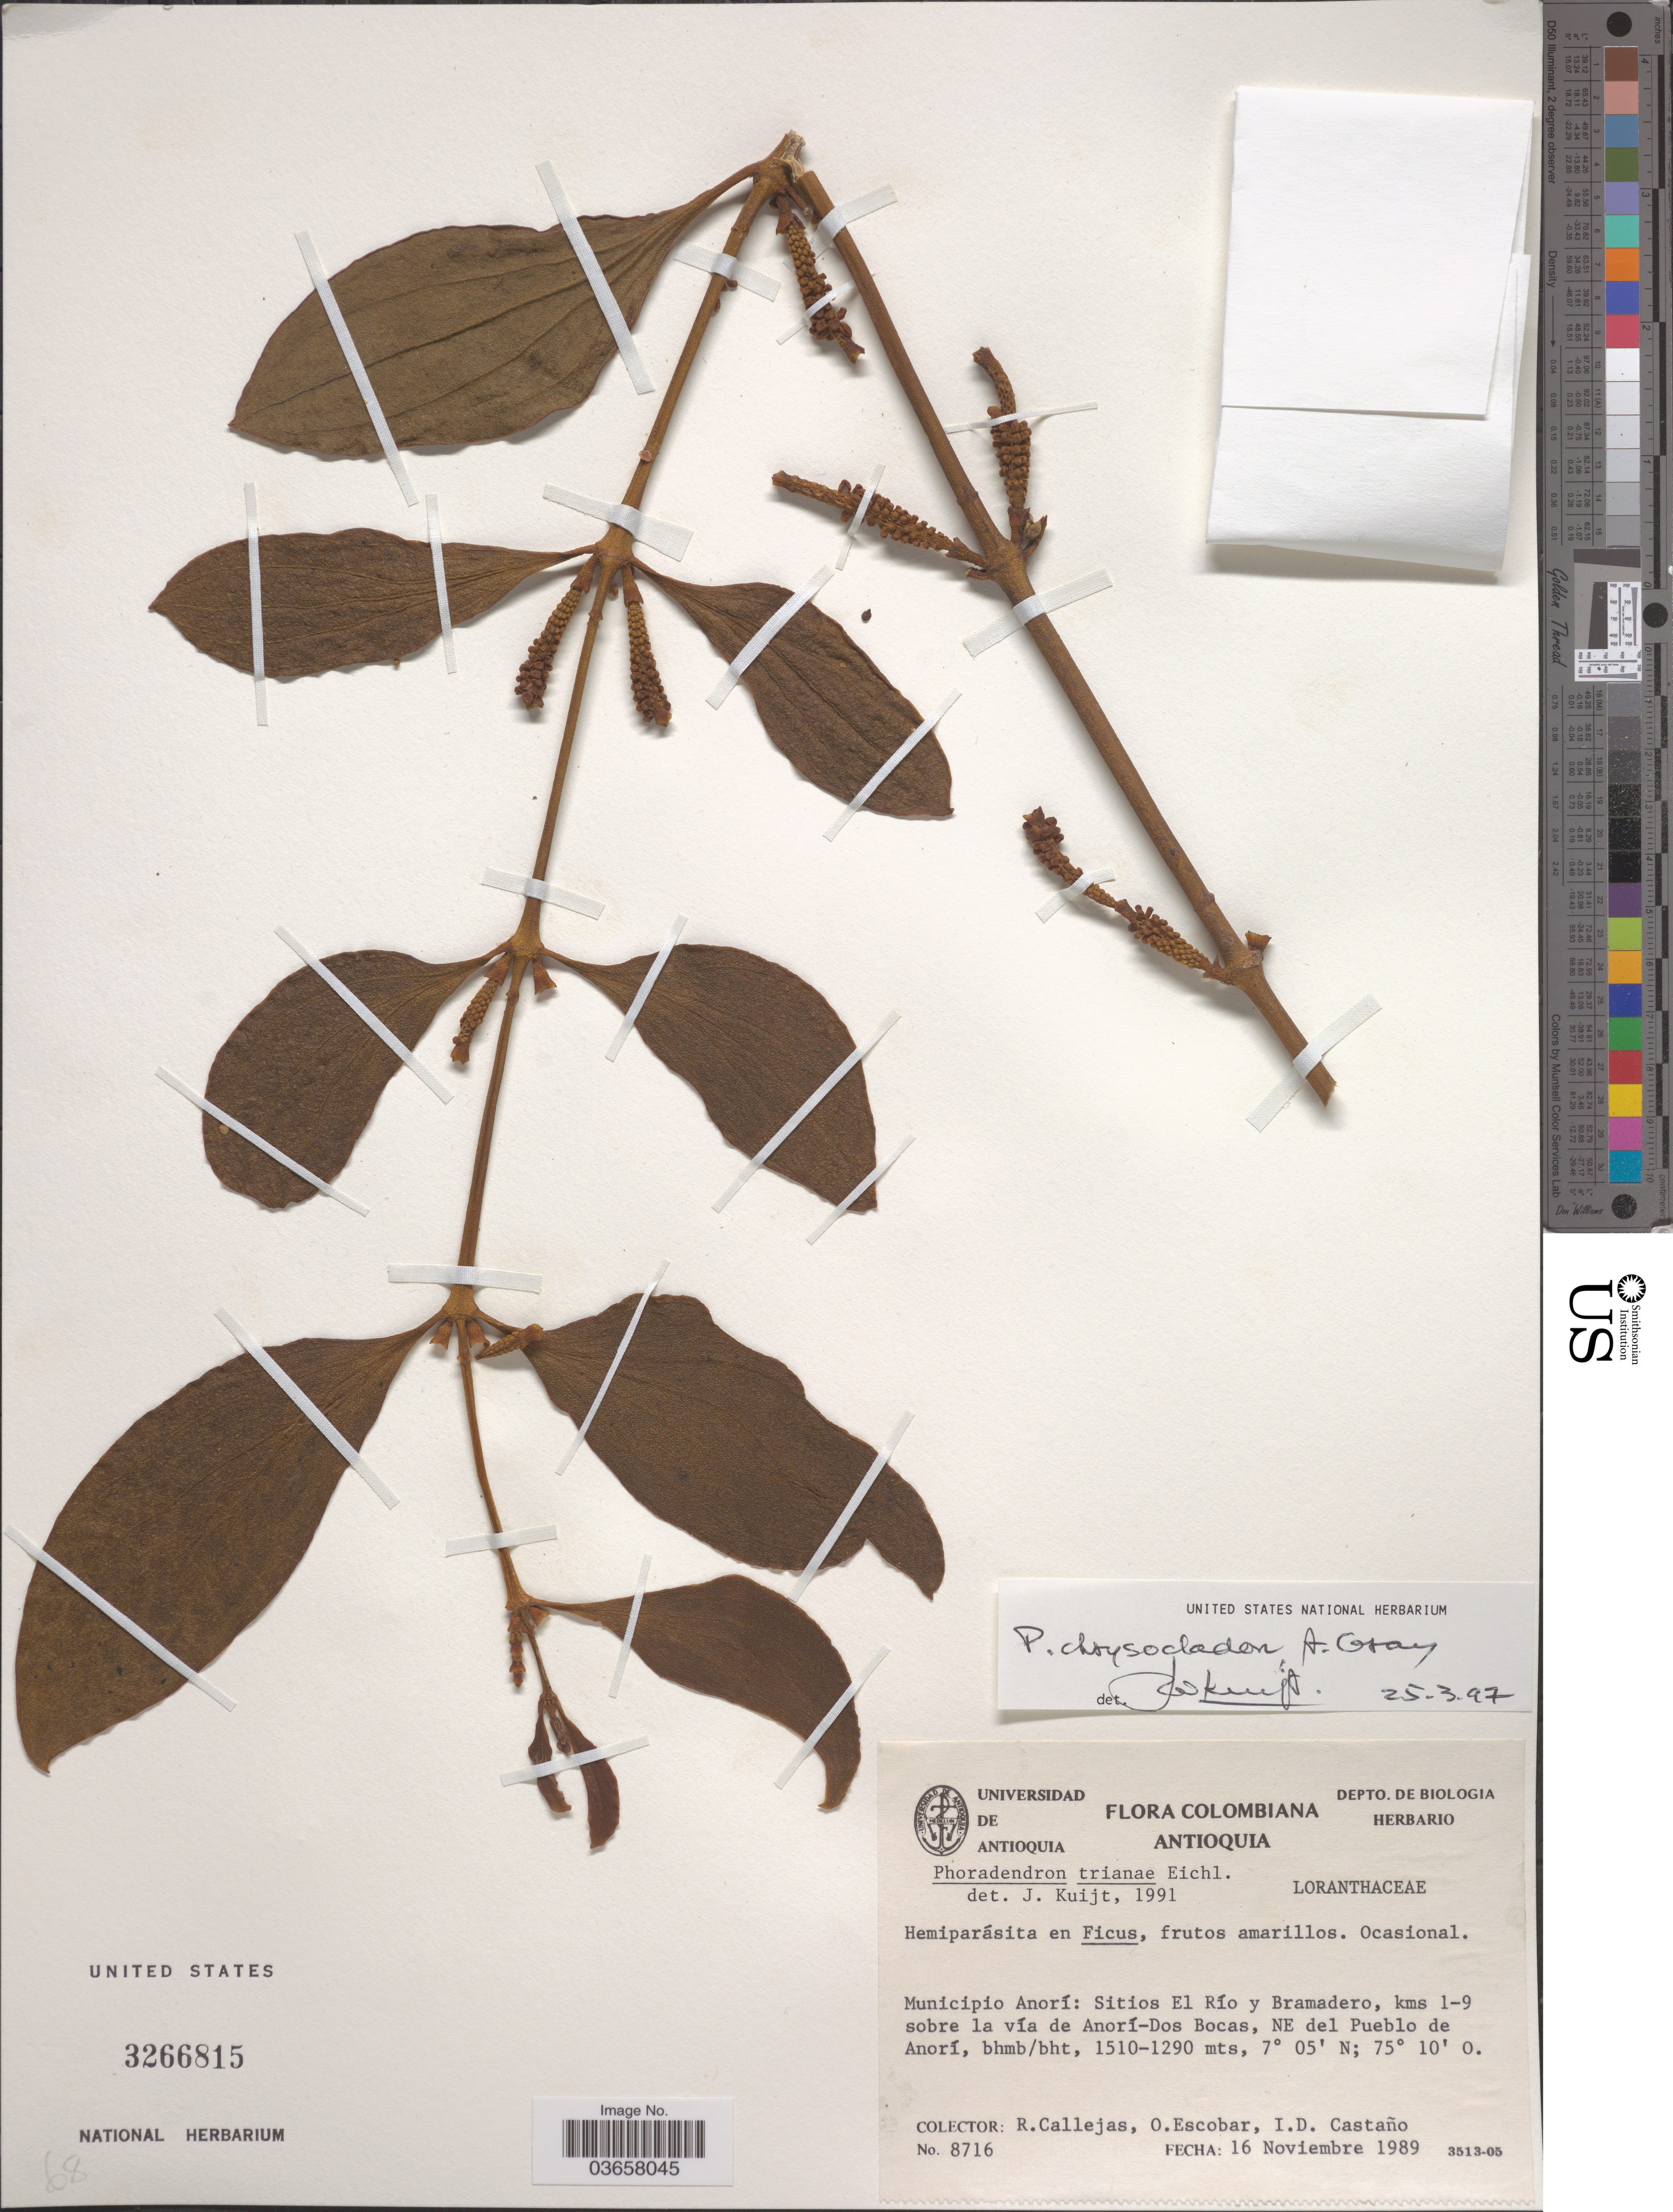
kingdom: Plantae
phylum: Tracheophyta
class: Magnoliopsida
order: Santalales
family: Viscaceae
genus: Phoradendron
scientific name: Phoradendron chrysocladon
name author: A. Gray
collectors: R. Callejas, O. Escobar & I. Castaño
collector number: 8716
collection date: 1989-11-16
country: Colombia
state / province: Antioquia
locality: Municipio Anorí: Sitios El Río y Bramadero, kms 1-9 sobre la vía de Anorí-Dos Bocas, NE del Pueblo de Anorí.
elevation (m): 1290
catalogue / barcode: US 3266815